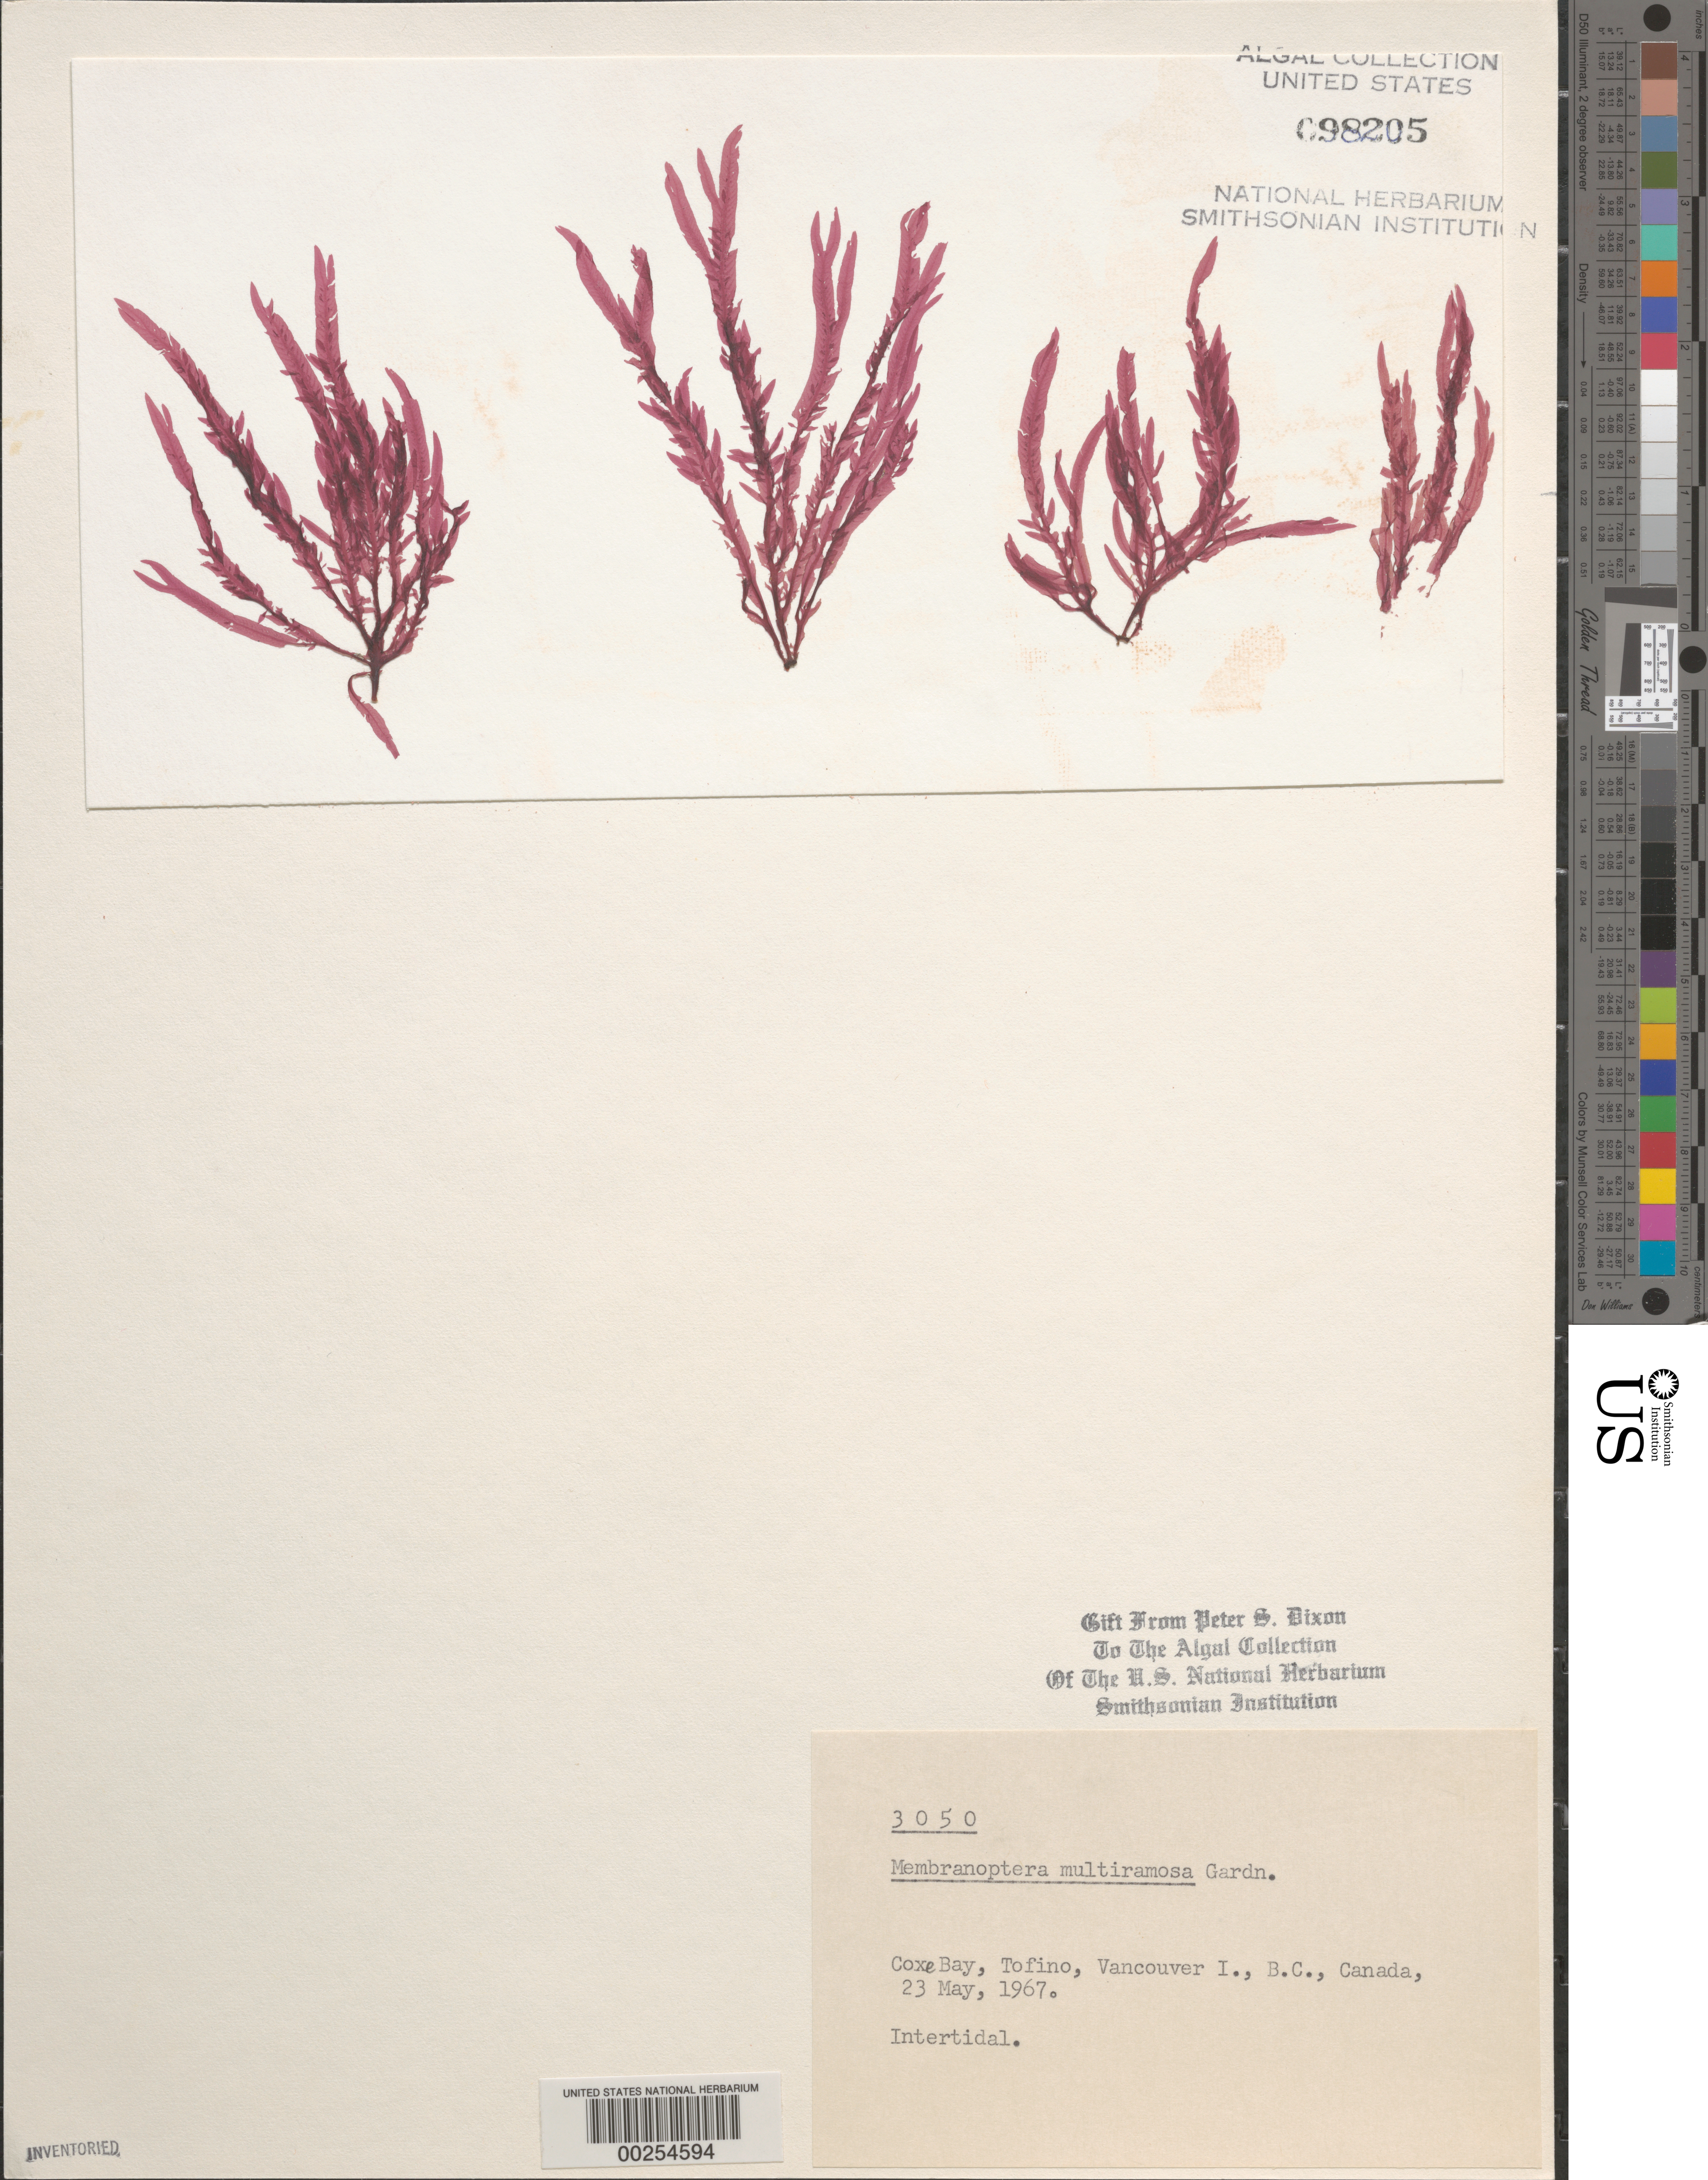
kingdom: Plantae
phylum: Rhodophyta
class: Florideophyceae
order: Ceramiales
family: Delesseriaceae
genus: Membranoptera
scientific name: Membranoptera platyphylla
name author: (Setch. & N.L. Gardner) Kylin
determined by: Algae name updating Project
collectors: P. S. Dixon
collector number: PSD 3050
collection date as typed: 23 May 1967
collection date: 1967-05-23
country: Canada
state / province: British Columbia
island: Vancouver Island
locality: Cox Bay (Coxe Bay), Tofino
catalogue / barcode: US 98205